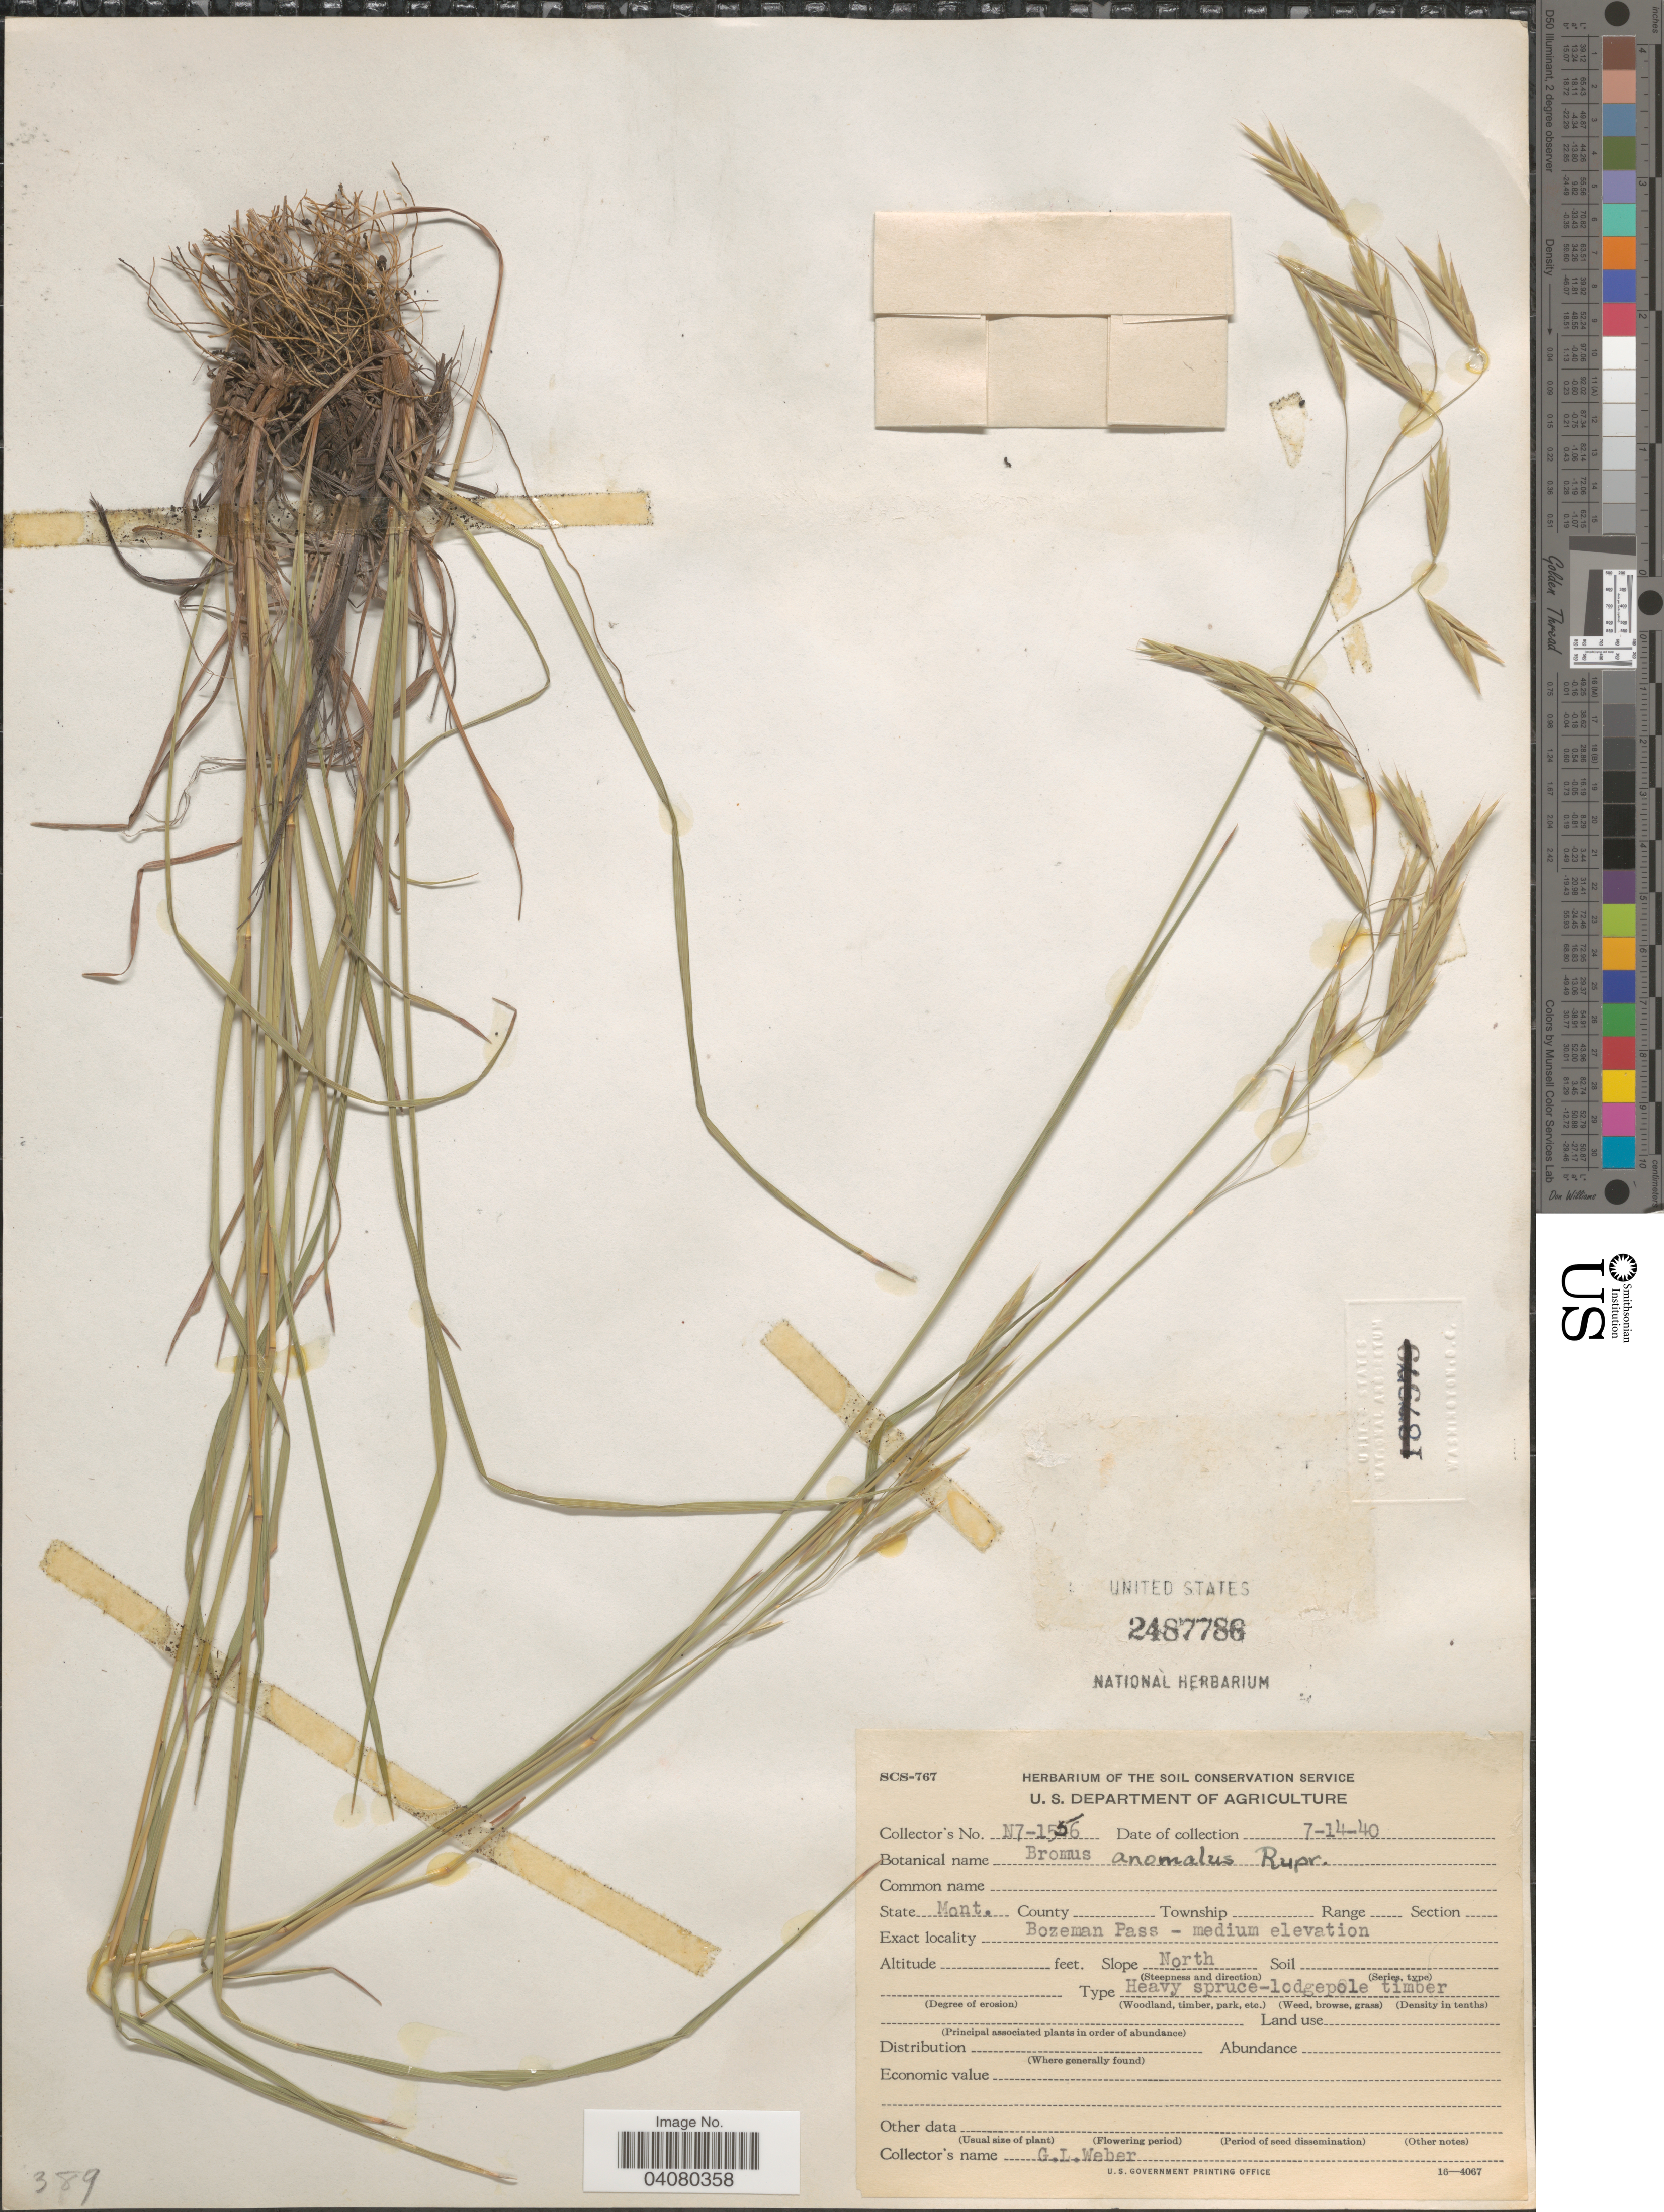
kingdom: Plantae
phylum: Tracheophyta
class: Liliopsida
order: Poales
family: Poaceae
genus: Bromus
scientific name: Bromus anomalus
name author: Rupr. ex E. Fourn.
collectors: G. Weber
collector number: N7-1556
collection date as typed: Transcribed d/m/y: 14/7/40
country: United States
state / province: Montana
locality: Bozeman Pass. Slope North.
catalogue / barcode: US 2487786